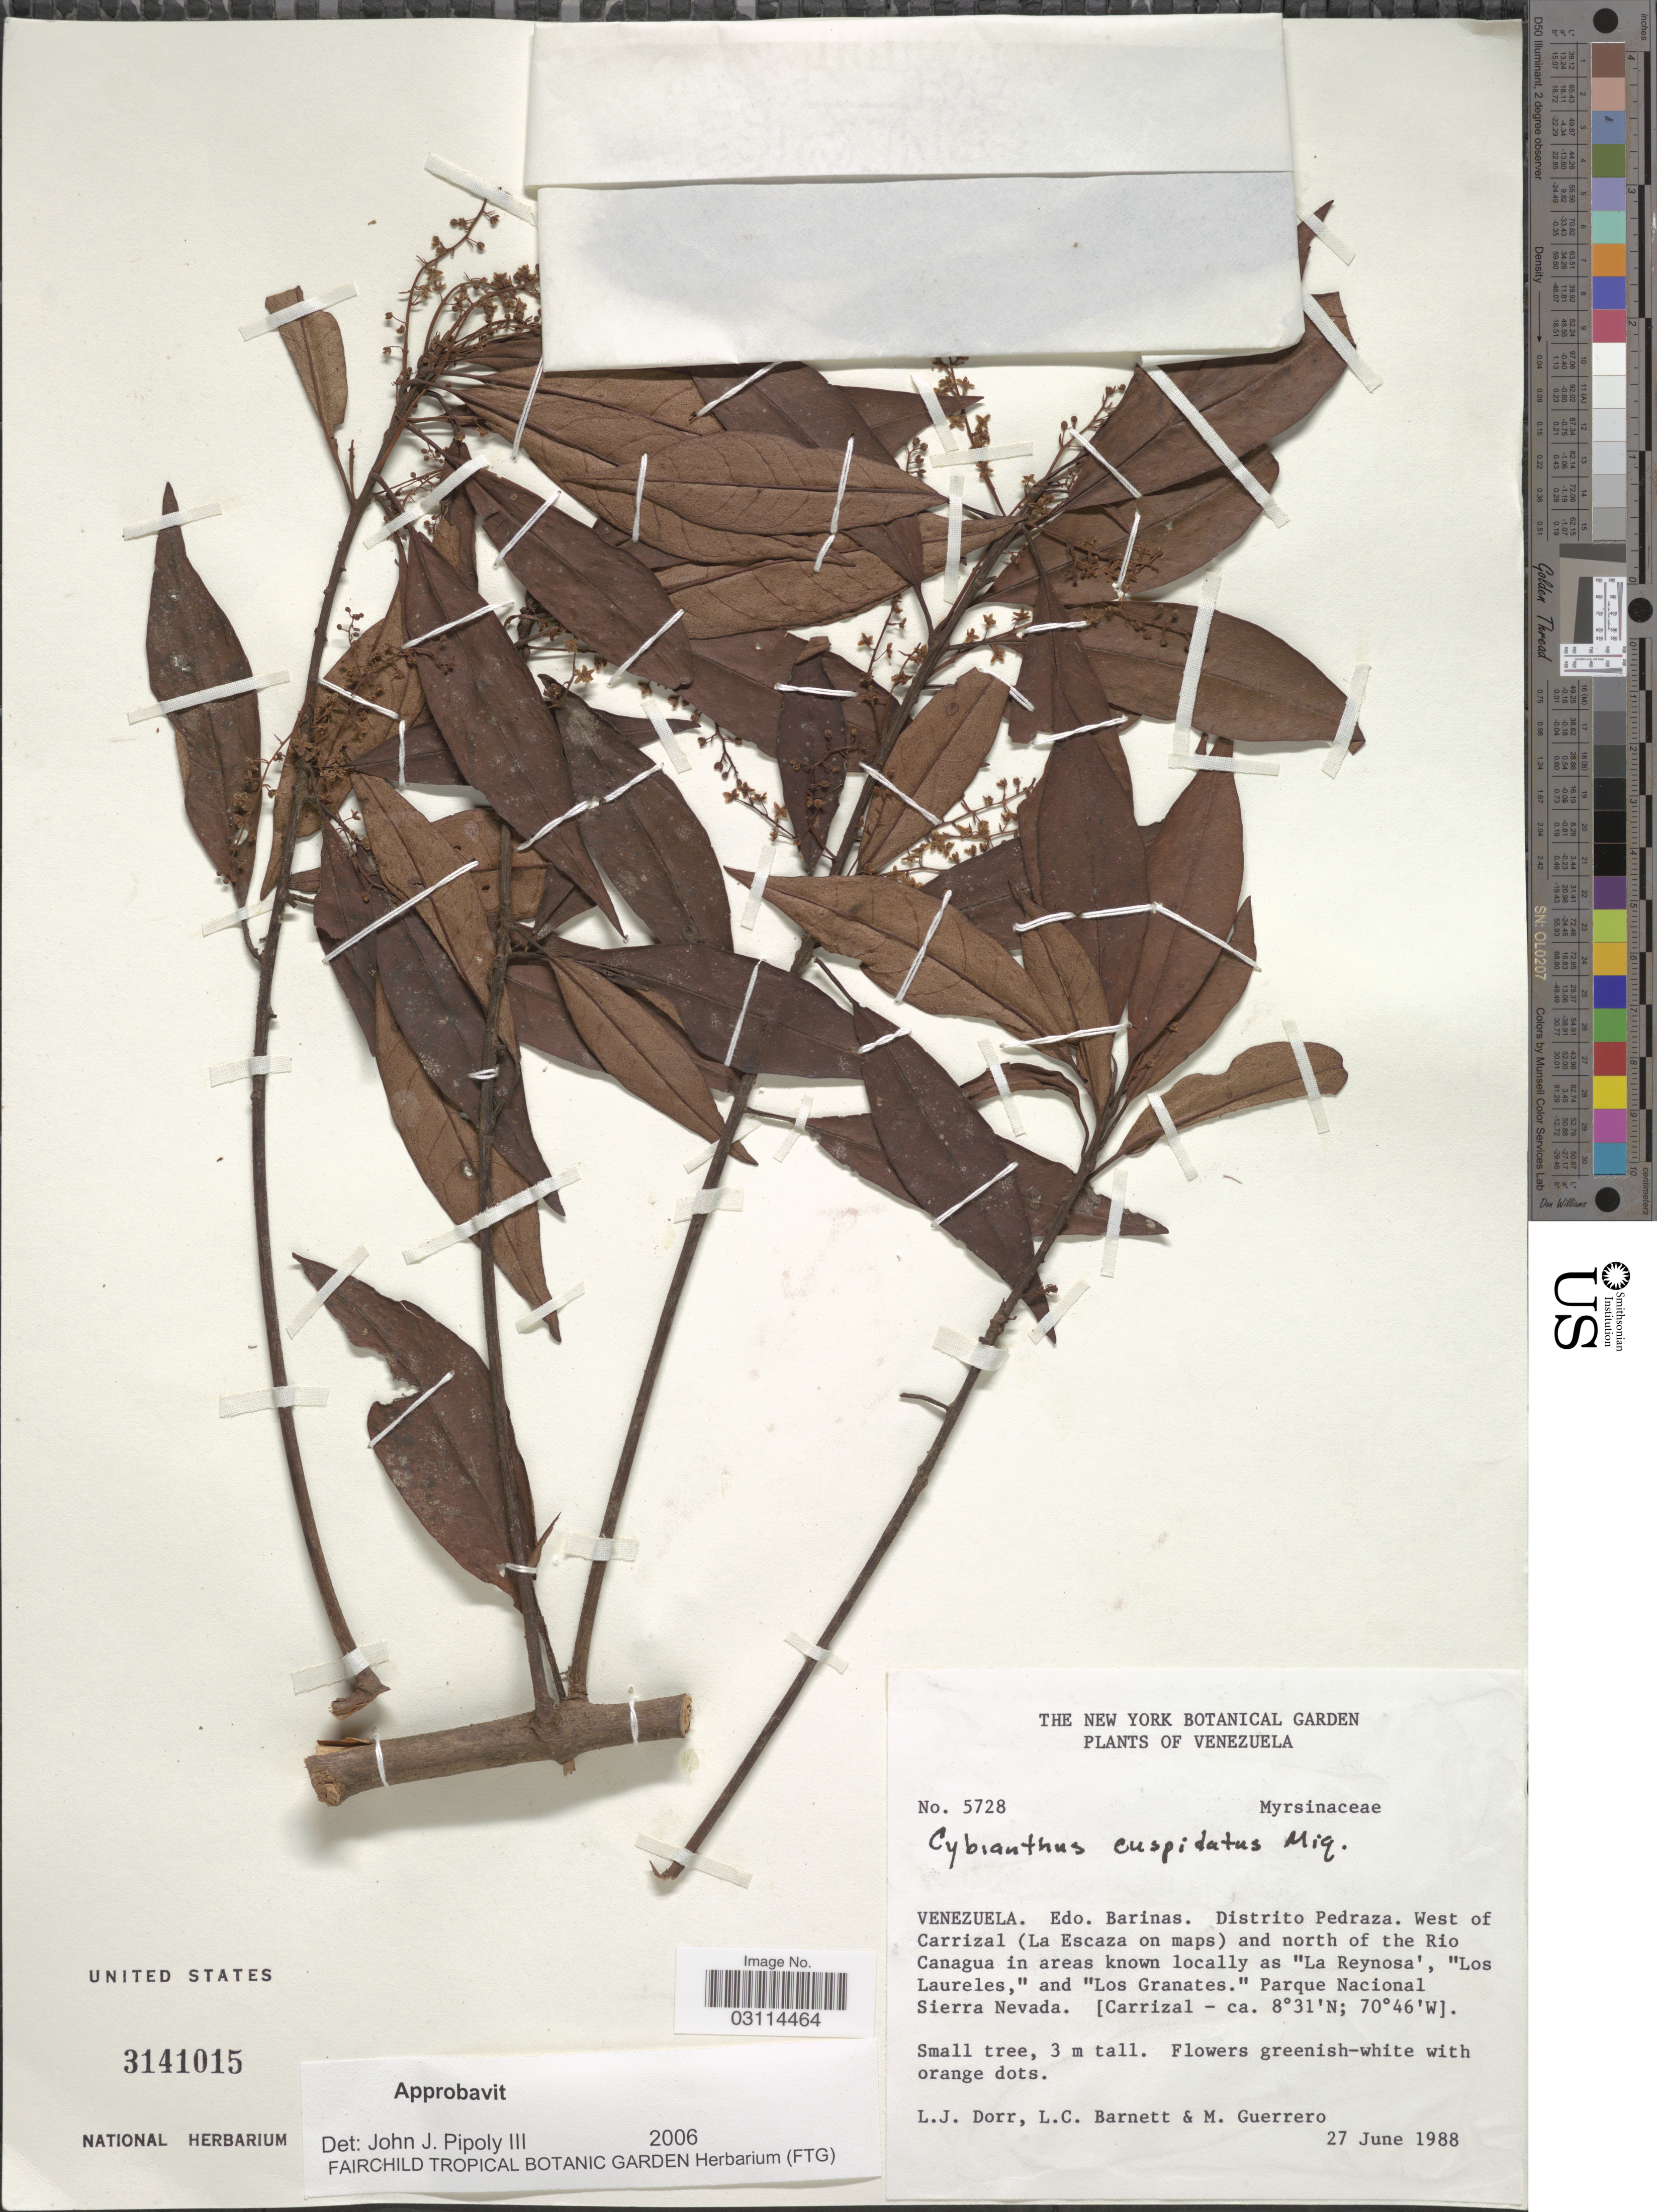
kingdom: Plantae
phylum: Tracheophyta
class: Magnoliopsida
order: Ericales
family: Primulaceae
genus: Cybianthus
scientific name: Cybianthus cuspidatus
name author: Miq.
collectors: L. J. Dorr, L. C. Barnett & M. Guerrero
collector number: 5728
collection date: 1988-06-27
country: Venezuela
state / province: Barinas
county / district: Pedraza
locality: W of Carrizal (La Escaza on maps) and N of Rio Canagua in areas known locally as "La Reynosa", "Los Laureles" and "Los Granates." Parque Nacional Sierra Nevada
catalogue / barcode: US 3141015